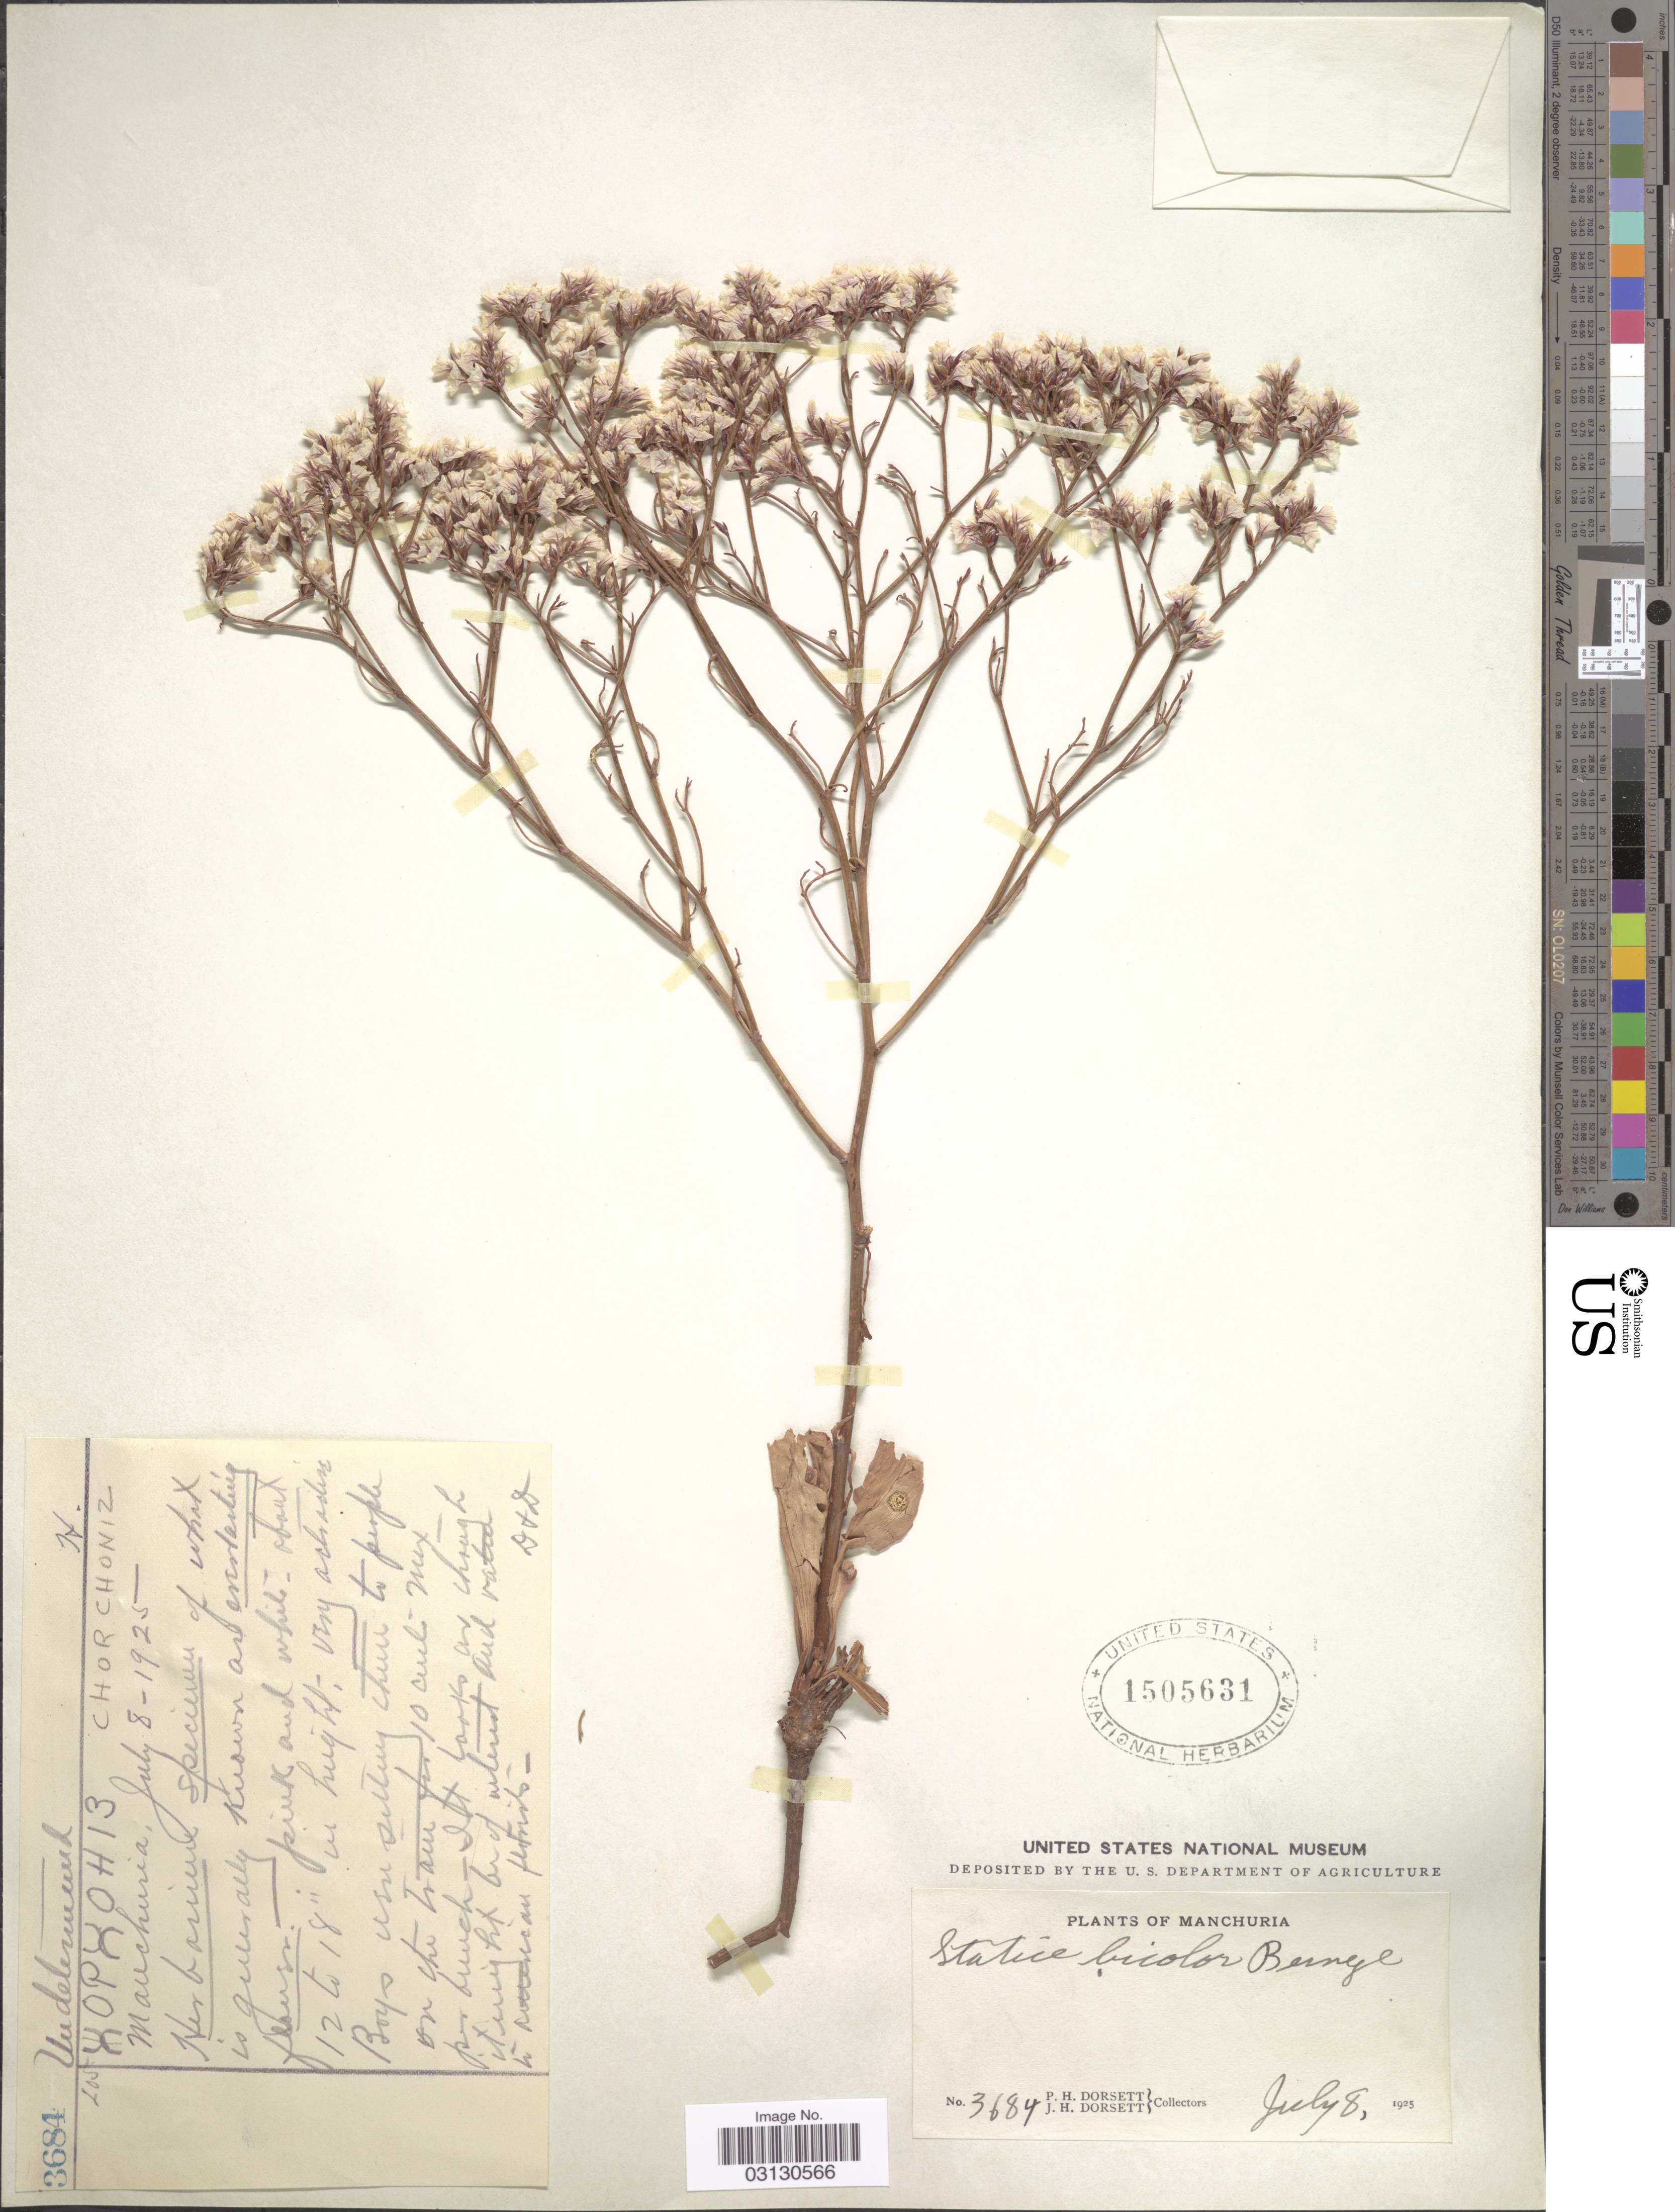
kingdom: Plantae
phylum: Tracheophyta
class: Magnoliopsida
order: Caryophyllales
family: Plumbaginaceae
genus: Limonium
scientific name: Limonium bicolor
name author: (Bunge) Kuntze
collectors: P. H. Dorsett & J. Dorsett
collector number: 3684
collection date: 1925-07-08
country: China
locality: Manchuria.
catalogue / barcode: US 1505631